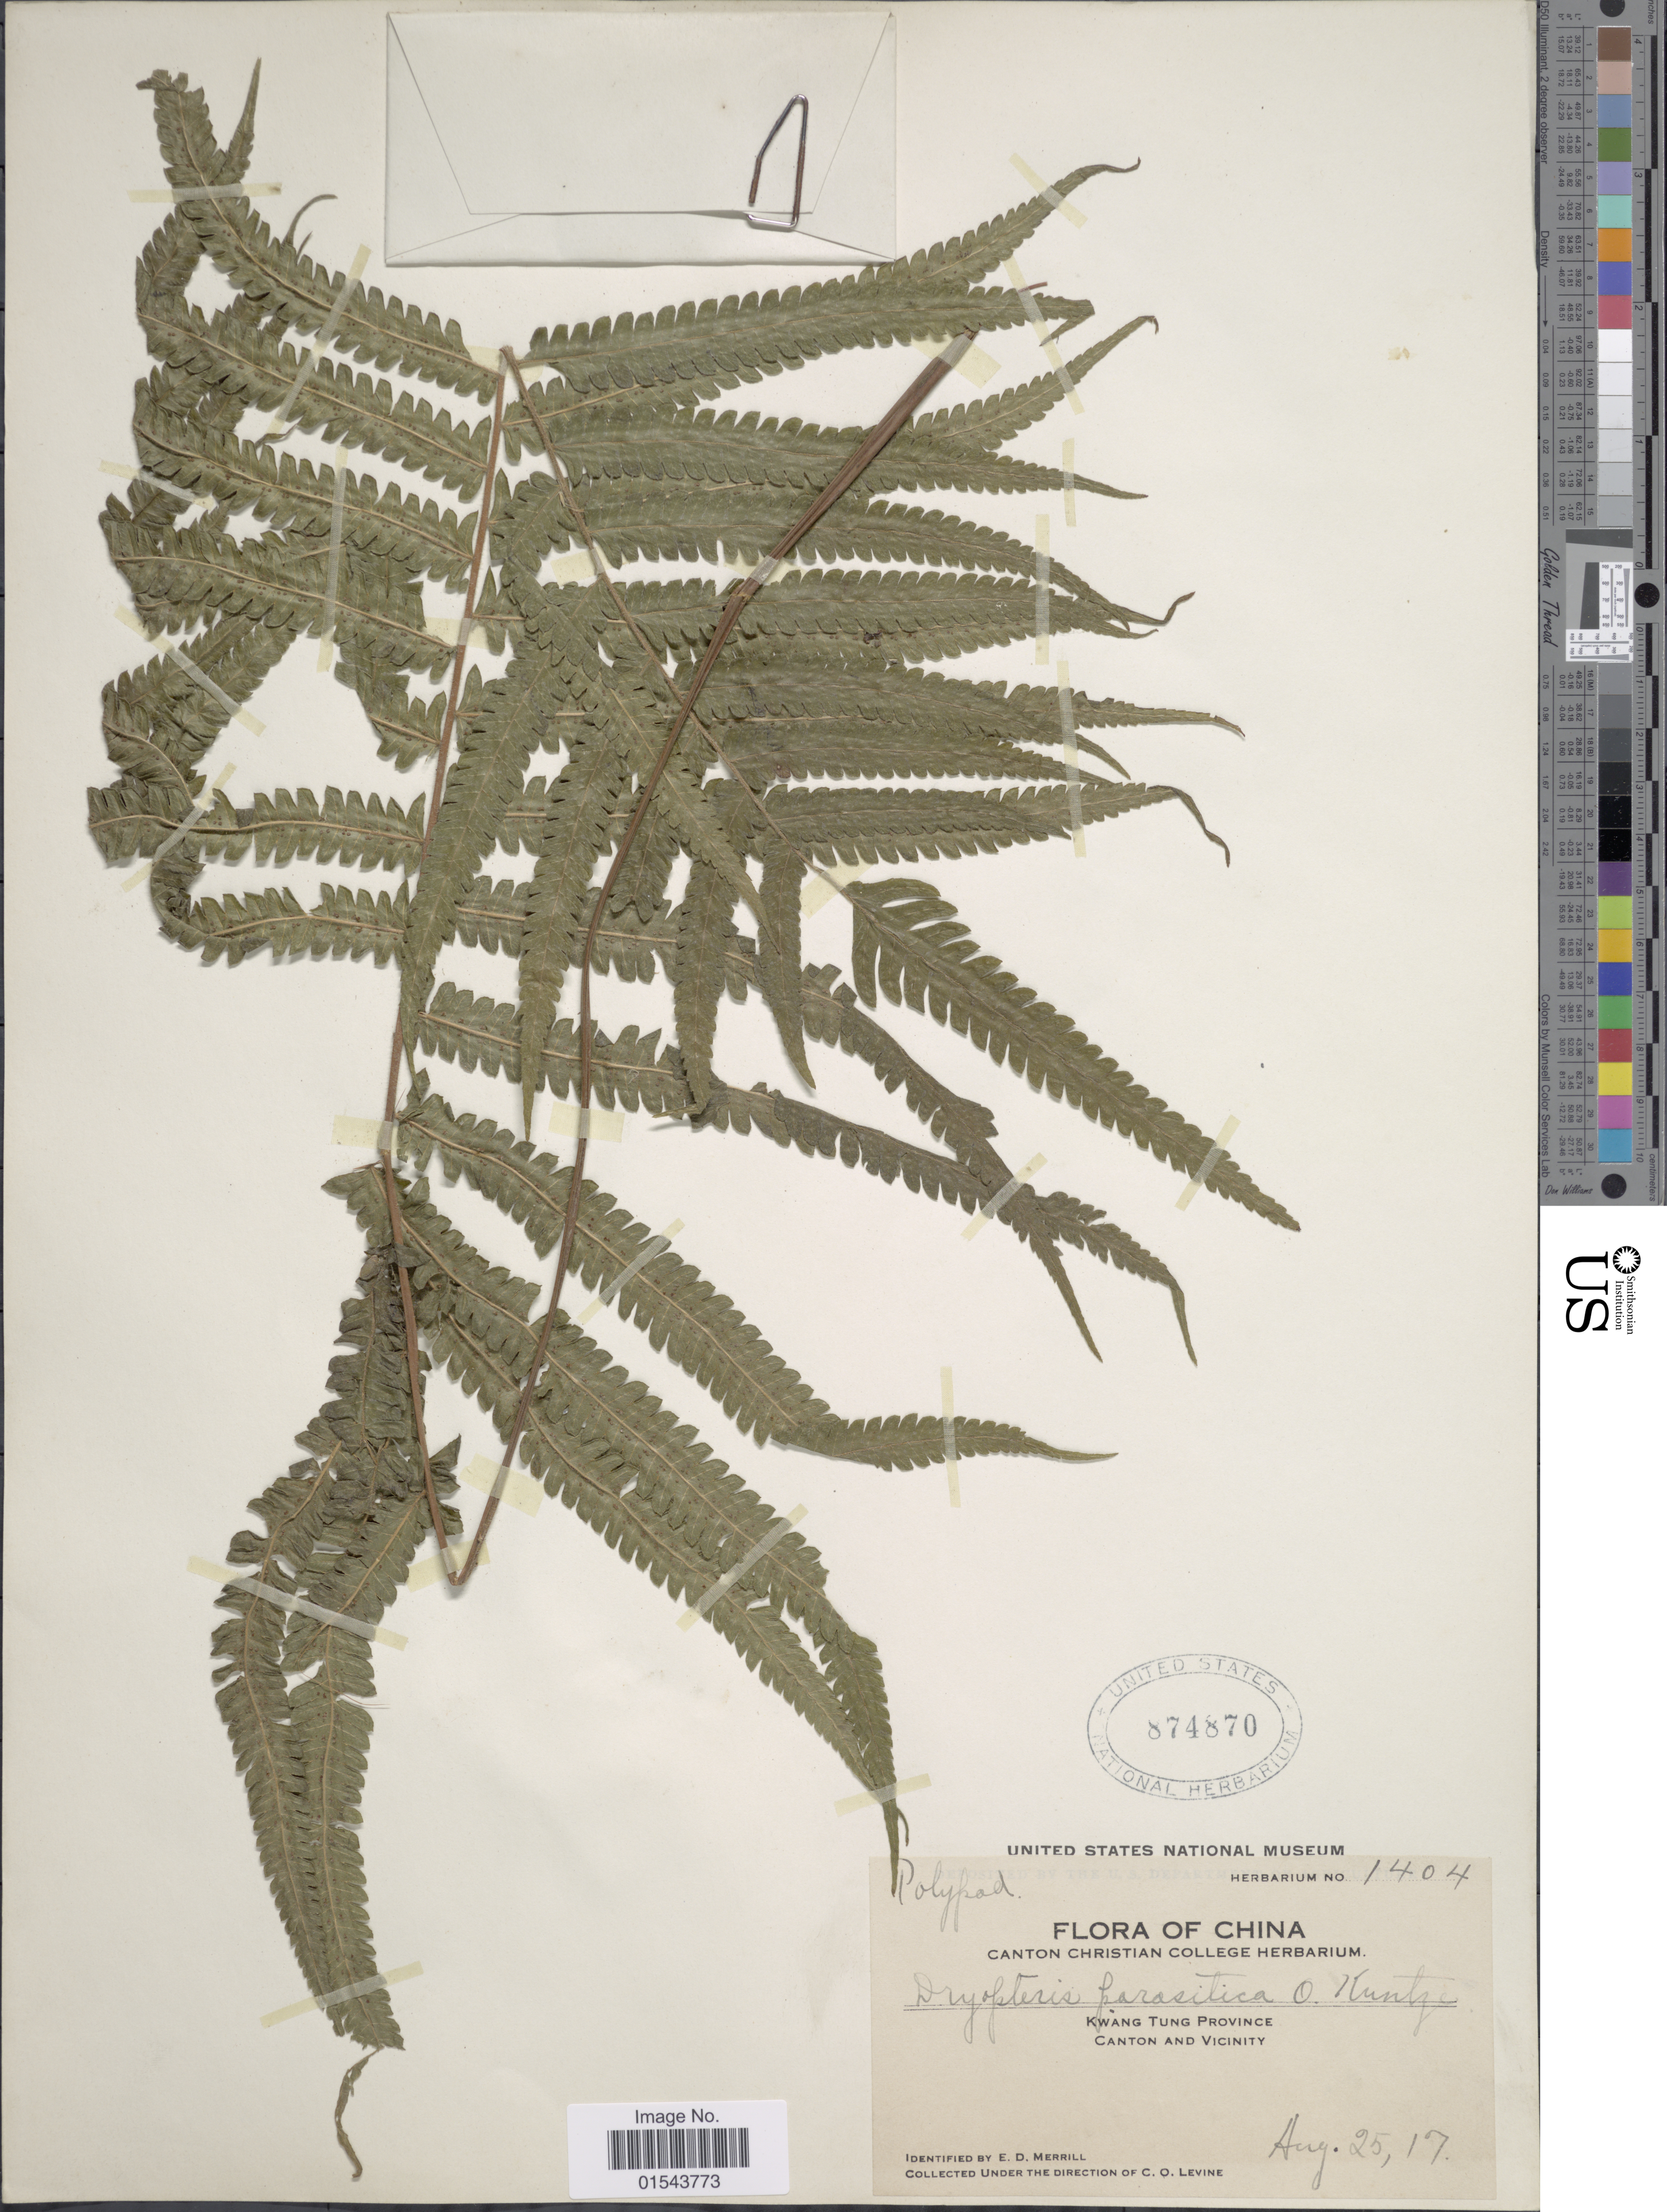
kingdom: Plantae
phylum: Tracheophyta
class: Polypodiopsida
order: Polypodiales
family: Thelypteridaceae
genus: Christella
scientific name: Christella parasitica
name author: (L.) H. Lév.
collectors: C. O. Levine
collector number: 1404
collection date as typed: Transcribed d/m/y: 25/8/17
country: China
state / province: Guangdong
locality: Kwang Tung Province. Canton and Vicinity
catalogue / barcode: US 874870